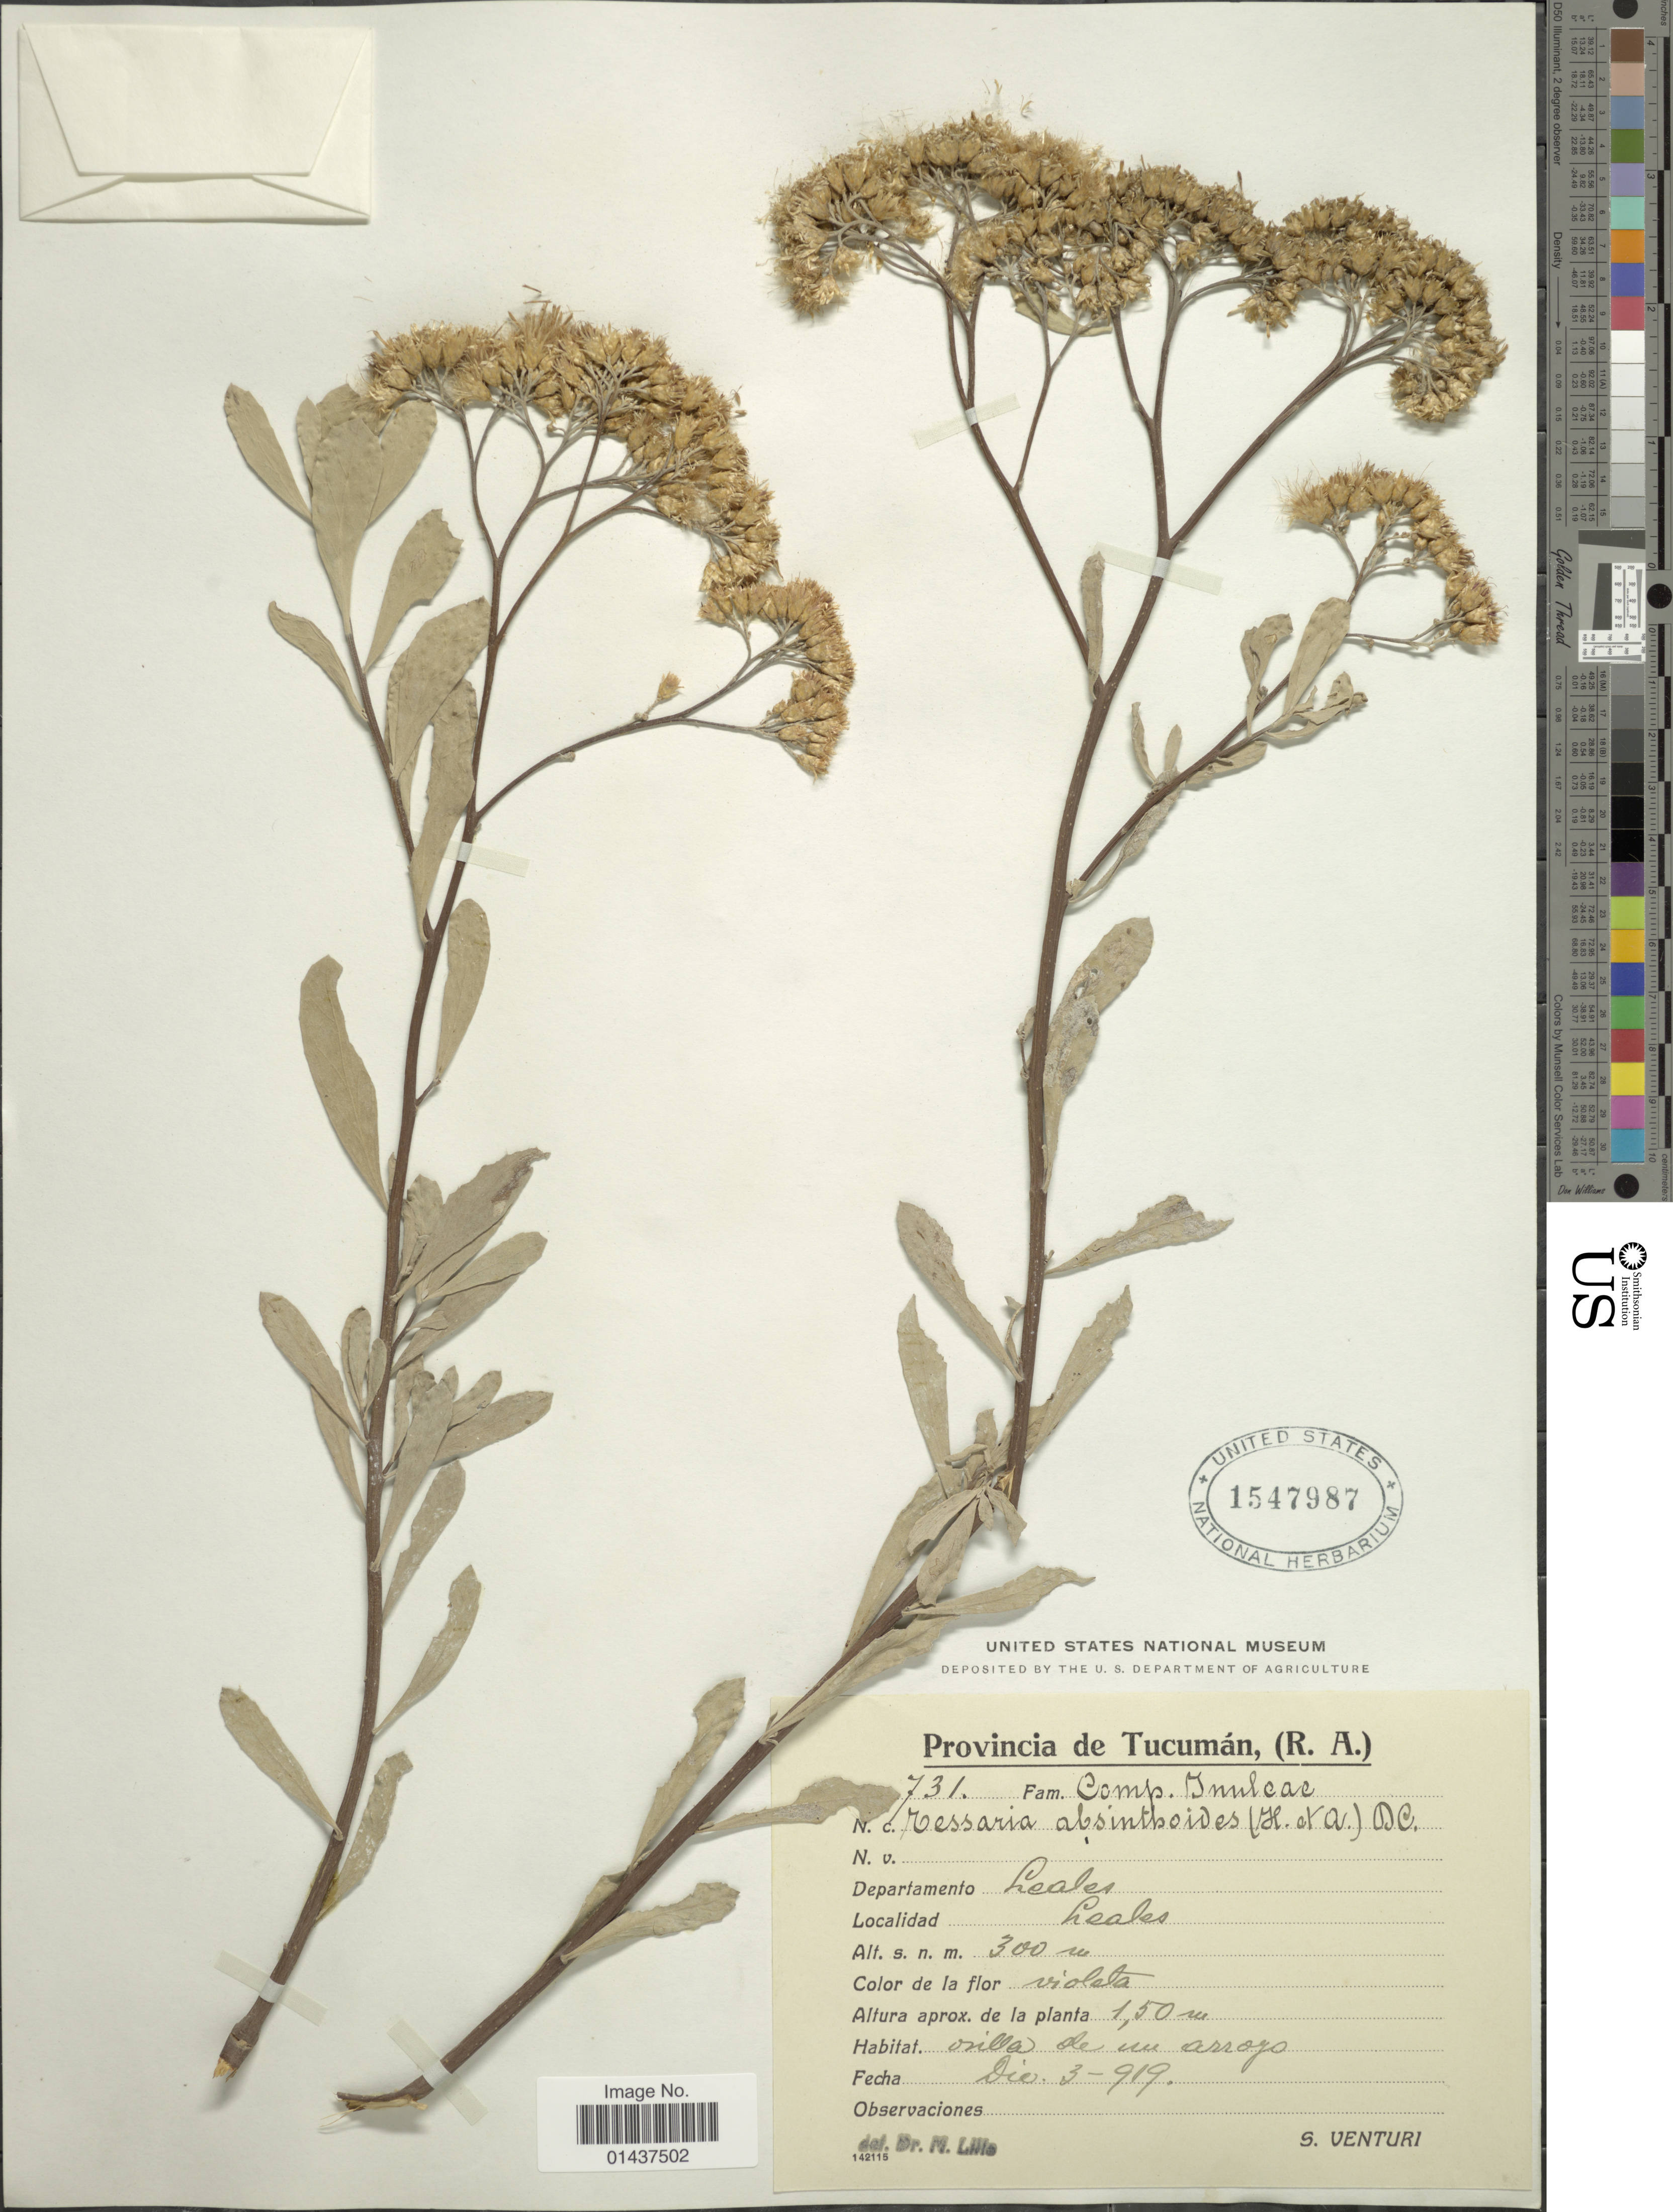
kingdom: Plantae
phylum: Tracheophyta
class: Magnoliopsida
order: Asterales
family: Asteraceae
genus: Tessaria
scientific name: Tessaria integrifolia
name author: Ruiz & Pav.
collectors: S. Venturi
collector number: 731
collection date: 1919-12-03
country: Argentina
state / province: Tucuman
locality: (R.A.), Departamento Leales, leales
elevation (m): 300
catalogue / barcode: US 1547987